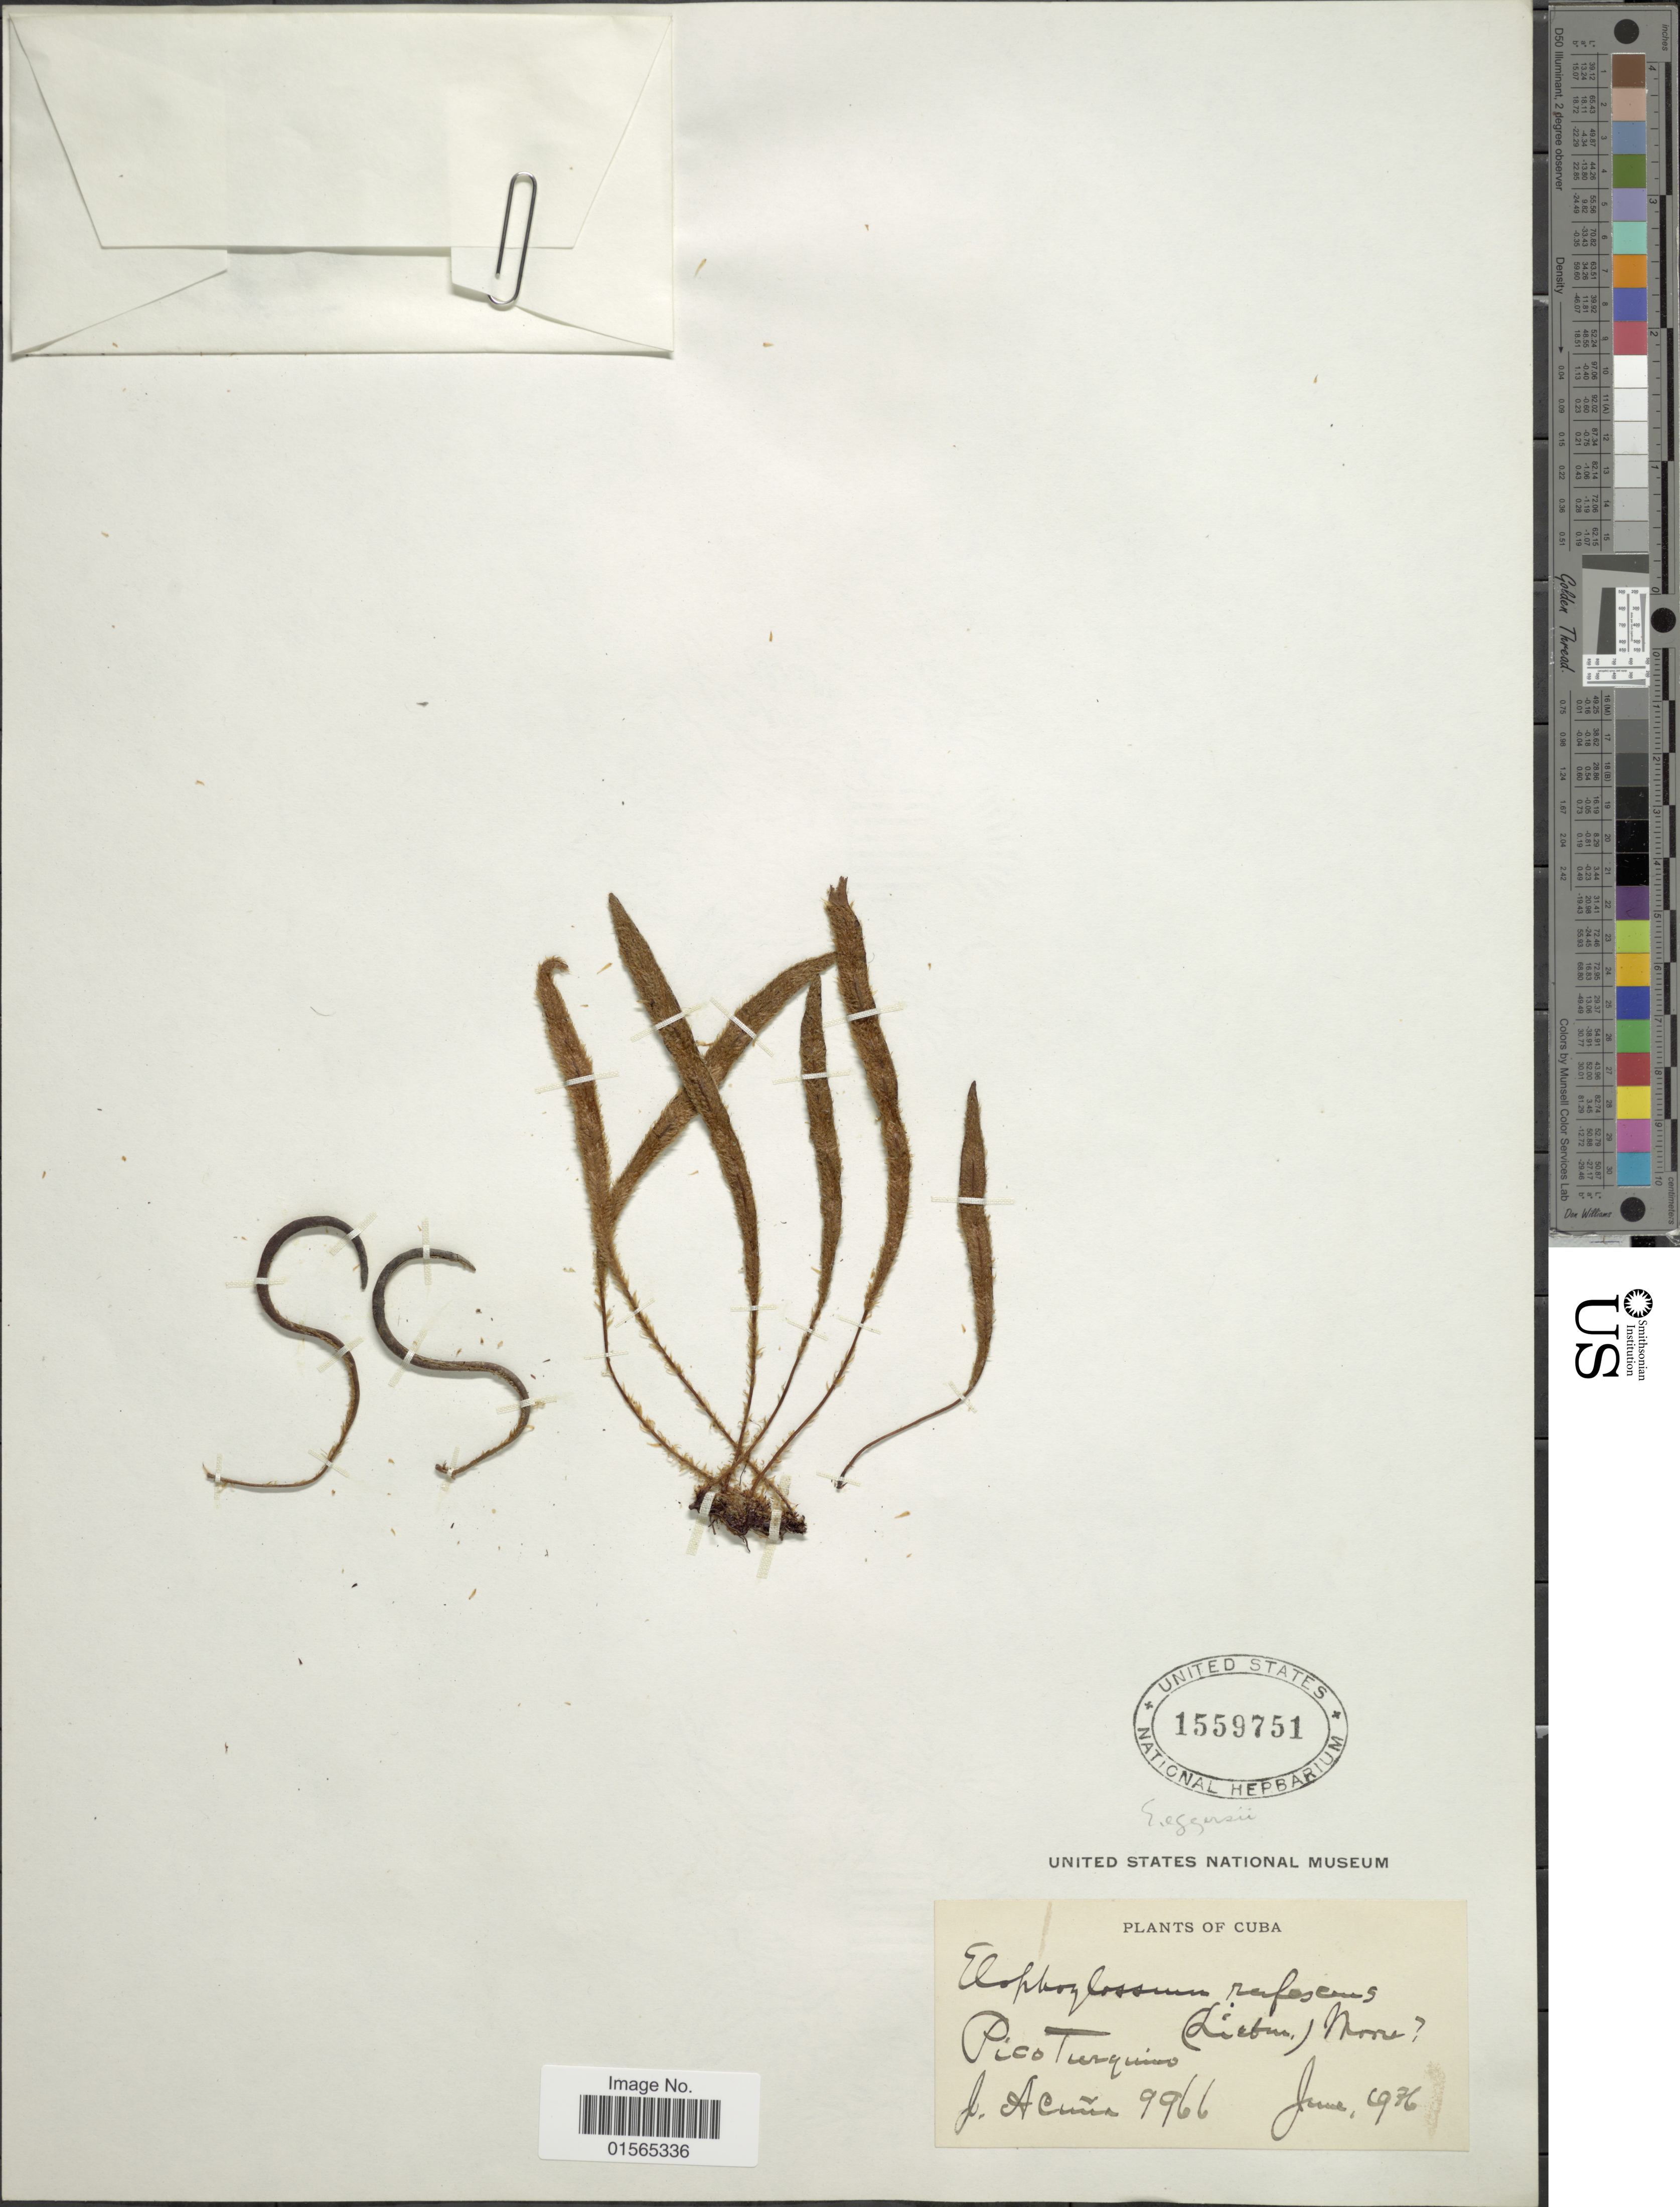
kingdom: Plantae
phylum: Tracheophyta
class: Polypodiopsida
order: Polypodiales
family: Dryopteridaceae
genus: Elaphoglossum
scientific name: Elaphoglossum eggersii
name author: (Baker) Christ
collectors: J. Acuña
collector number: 9966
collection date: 1976-06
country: Cuba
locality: Pico Turquino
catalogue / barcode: US 1559751